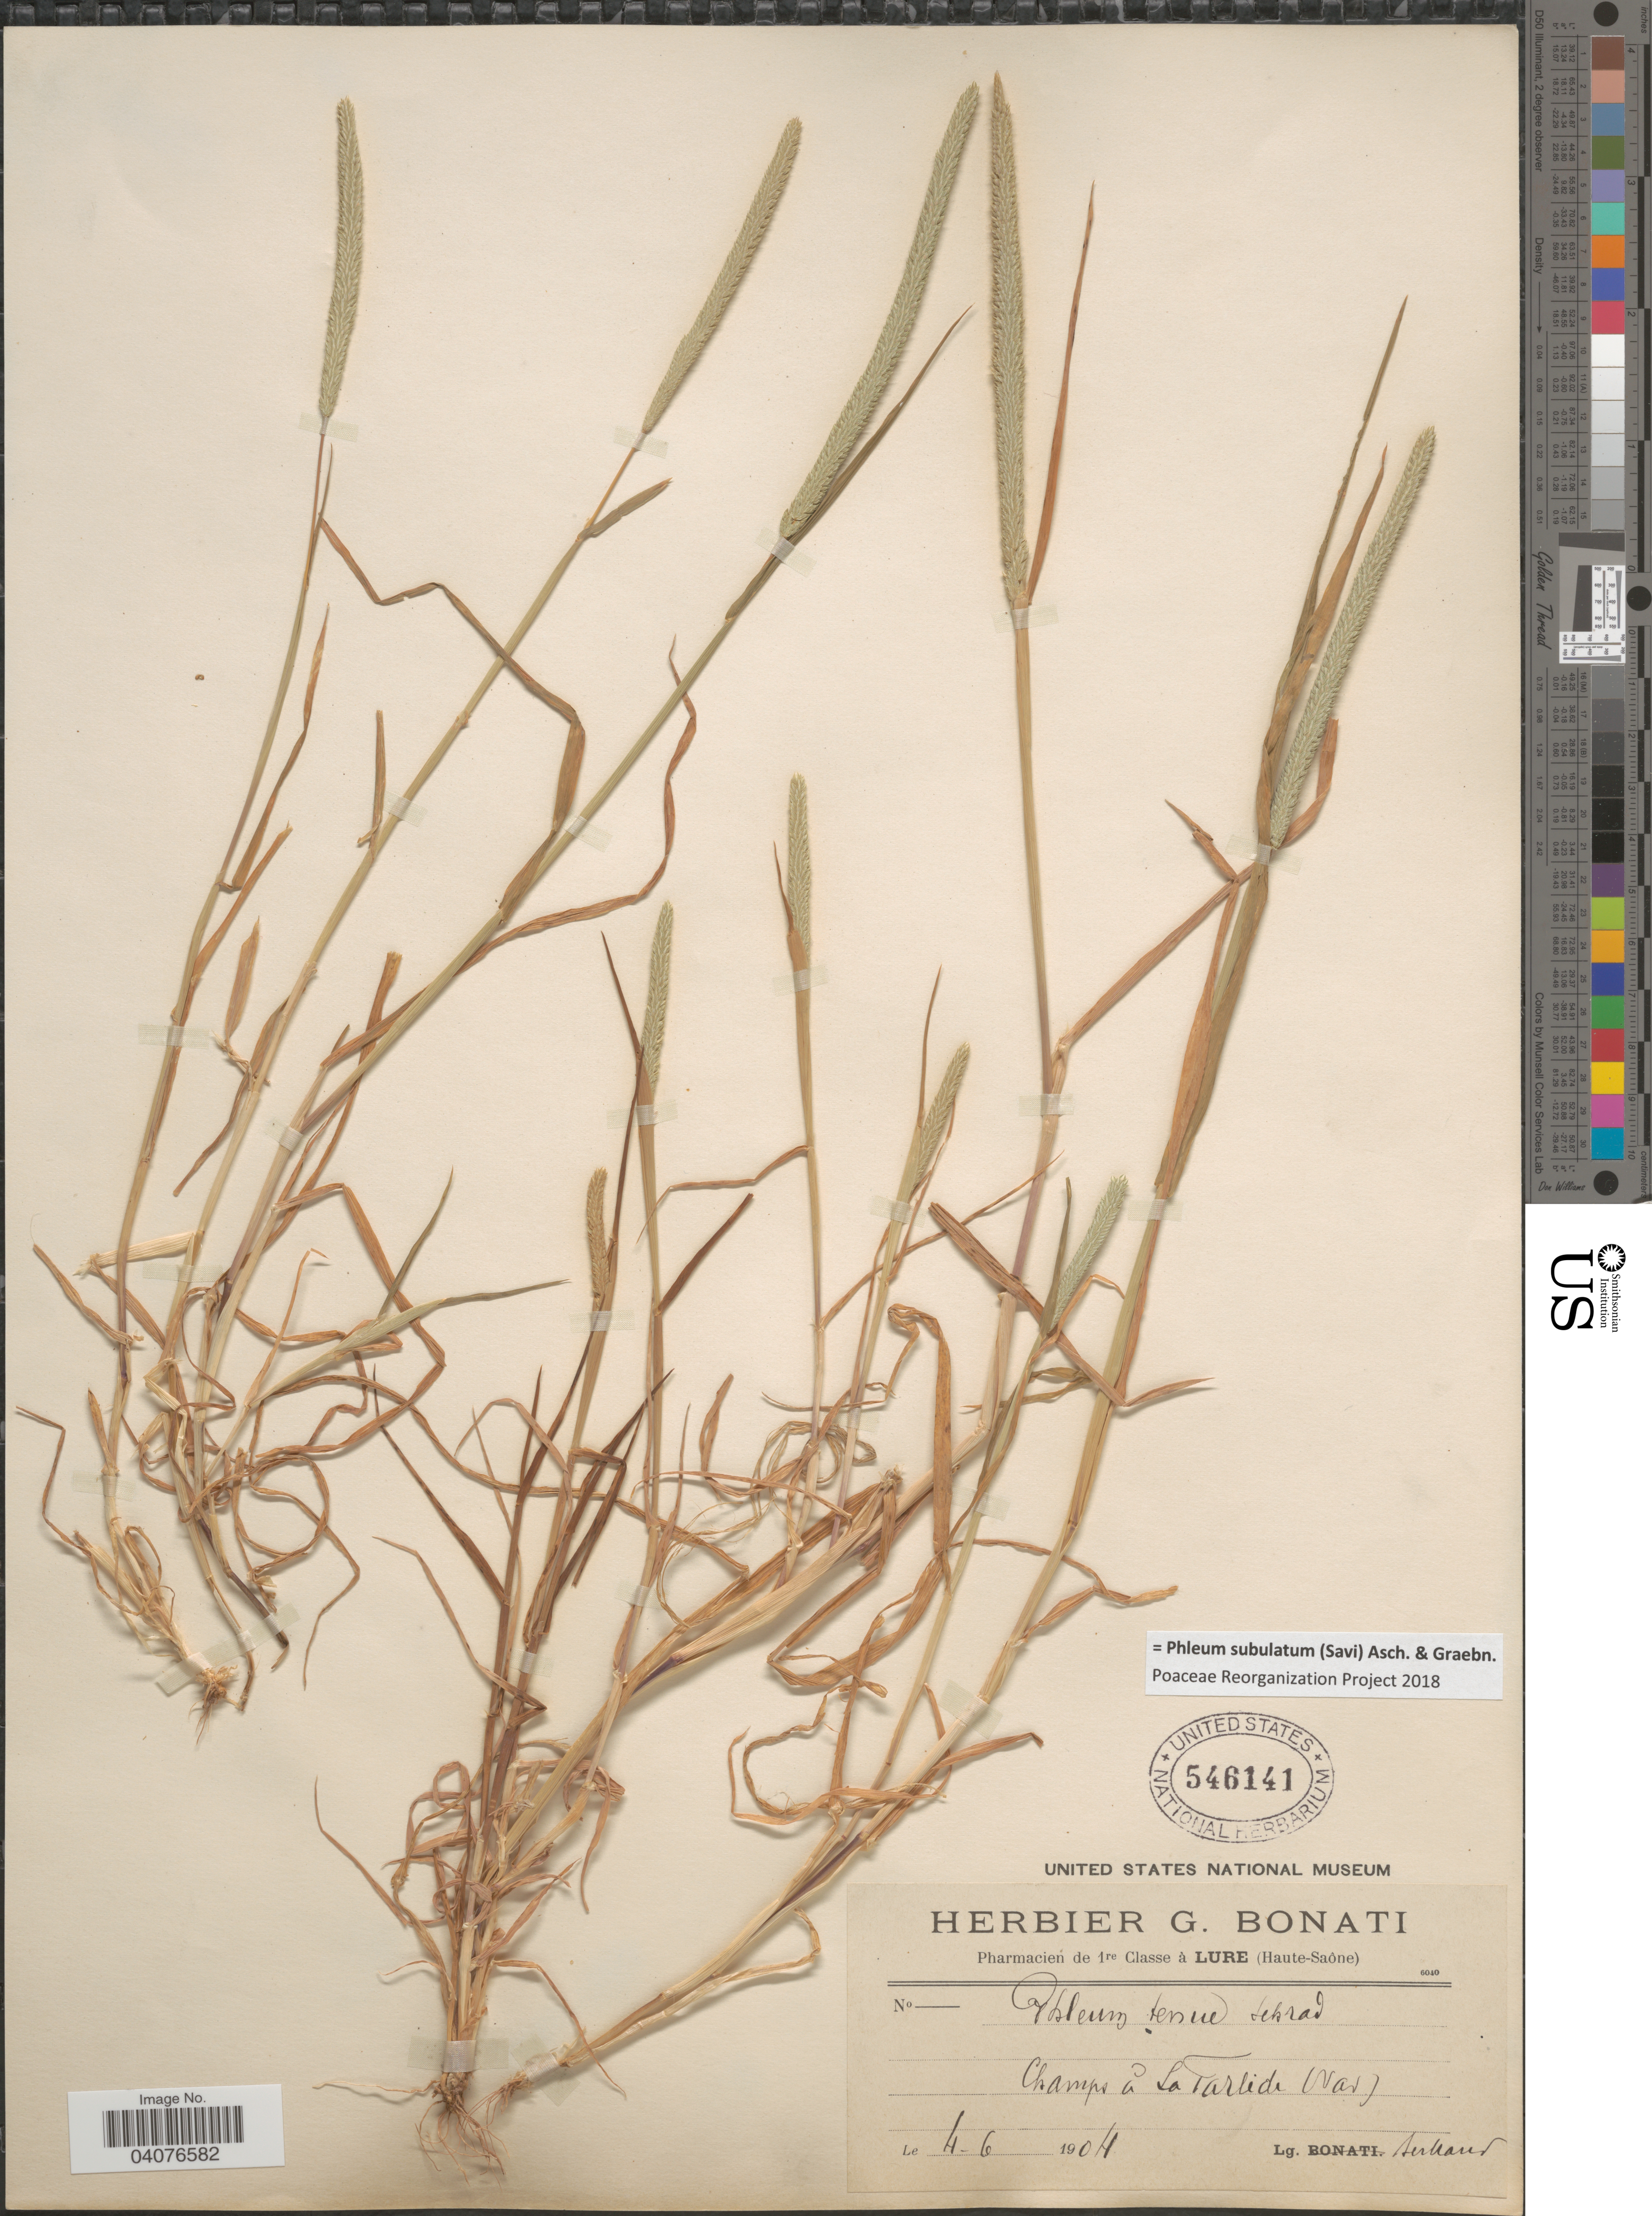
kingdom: Plantae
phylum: Tracheophyta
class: Liliopsida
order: Poales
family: Poaceae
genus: Phleum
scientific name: Phleum subulatum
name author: (Savi) Asch. & Graeb.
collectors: Bertrand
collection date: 1904-06-04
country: France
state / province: Provence-Alpes-Côte d'Azur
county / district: Var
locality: Champs à La Tarlide (Var).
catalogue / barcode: US 546141